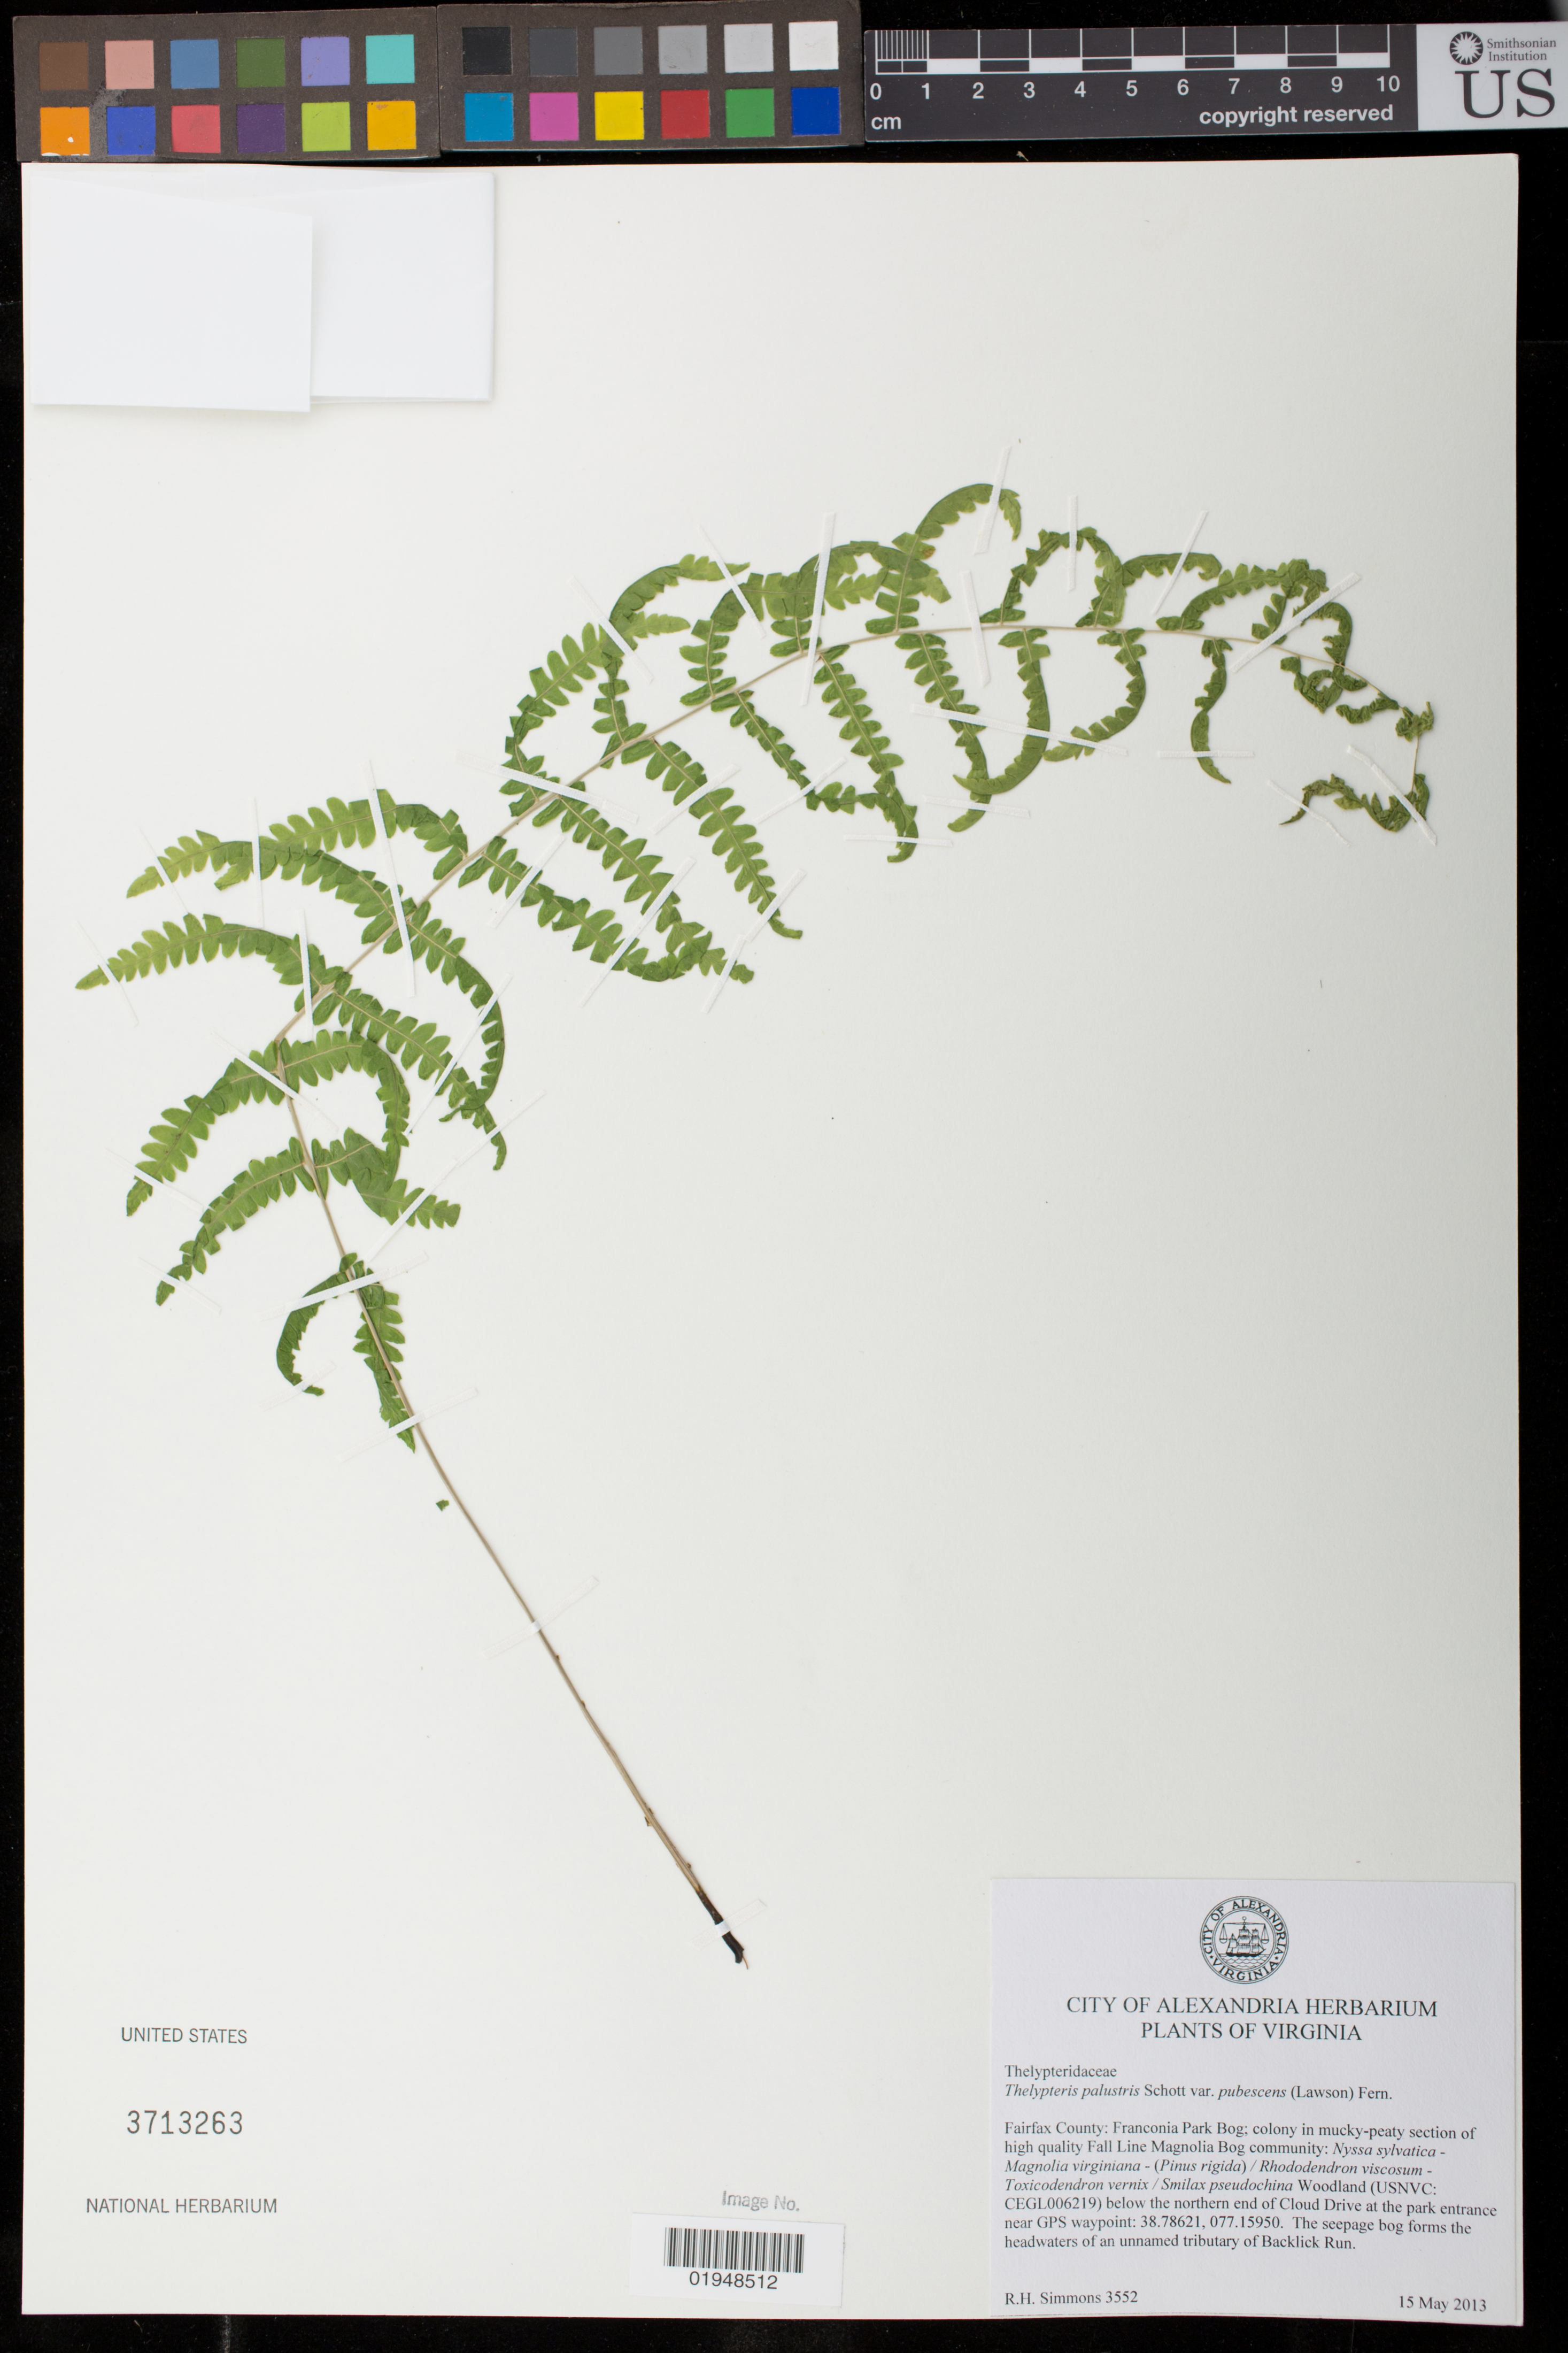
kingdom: Plantae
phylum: Tracheophyta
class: Polypodiopsida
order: Polypodiales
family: Thelypteridaceae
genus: Thelypteris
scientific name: Thelypteris palustris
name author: (Salisb.) Schott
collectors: R. H. Simmons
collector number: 3552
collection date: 2013-05-15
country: United States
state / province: Virginia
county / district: Fairfax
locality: Franconia Park Bog, below the northern end of Cloud Drive at the park entrance near GPS waypoint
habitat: Woodland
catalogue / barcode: US 3713263